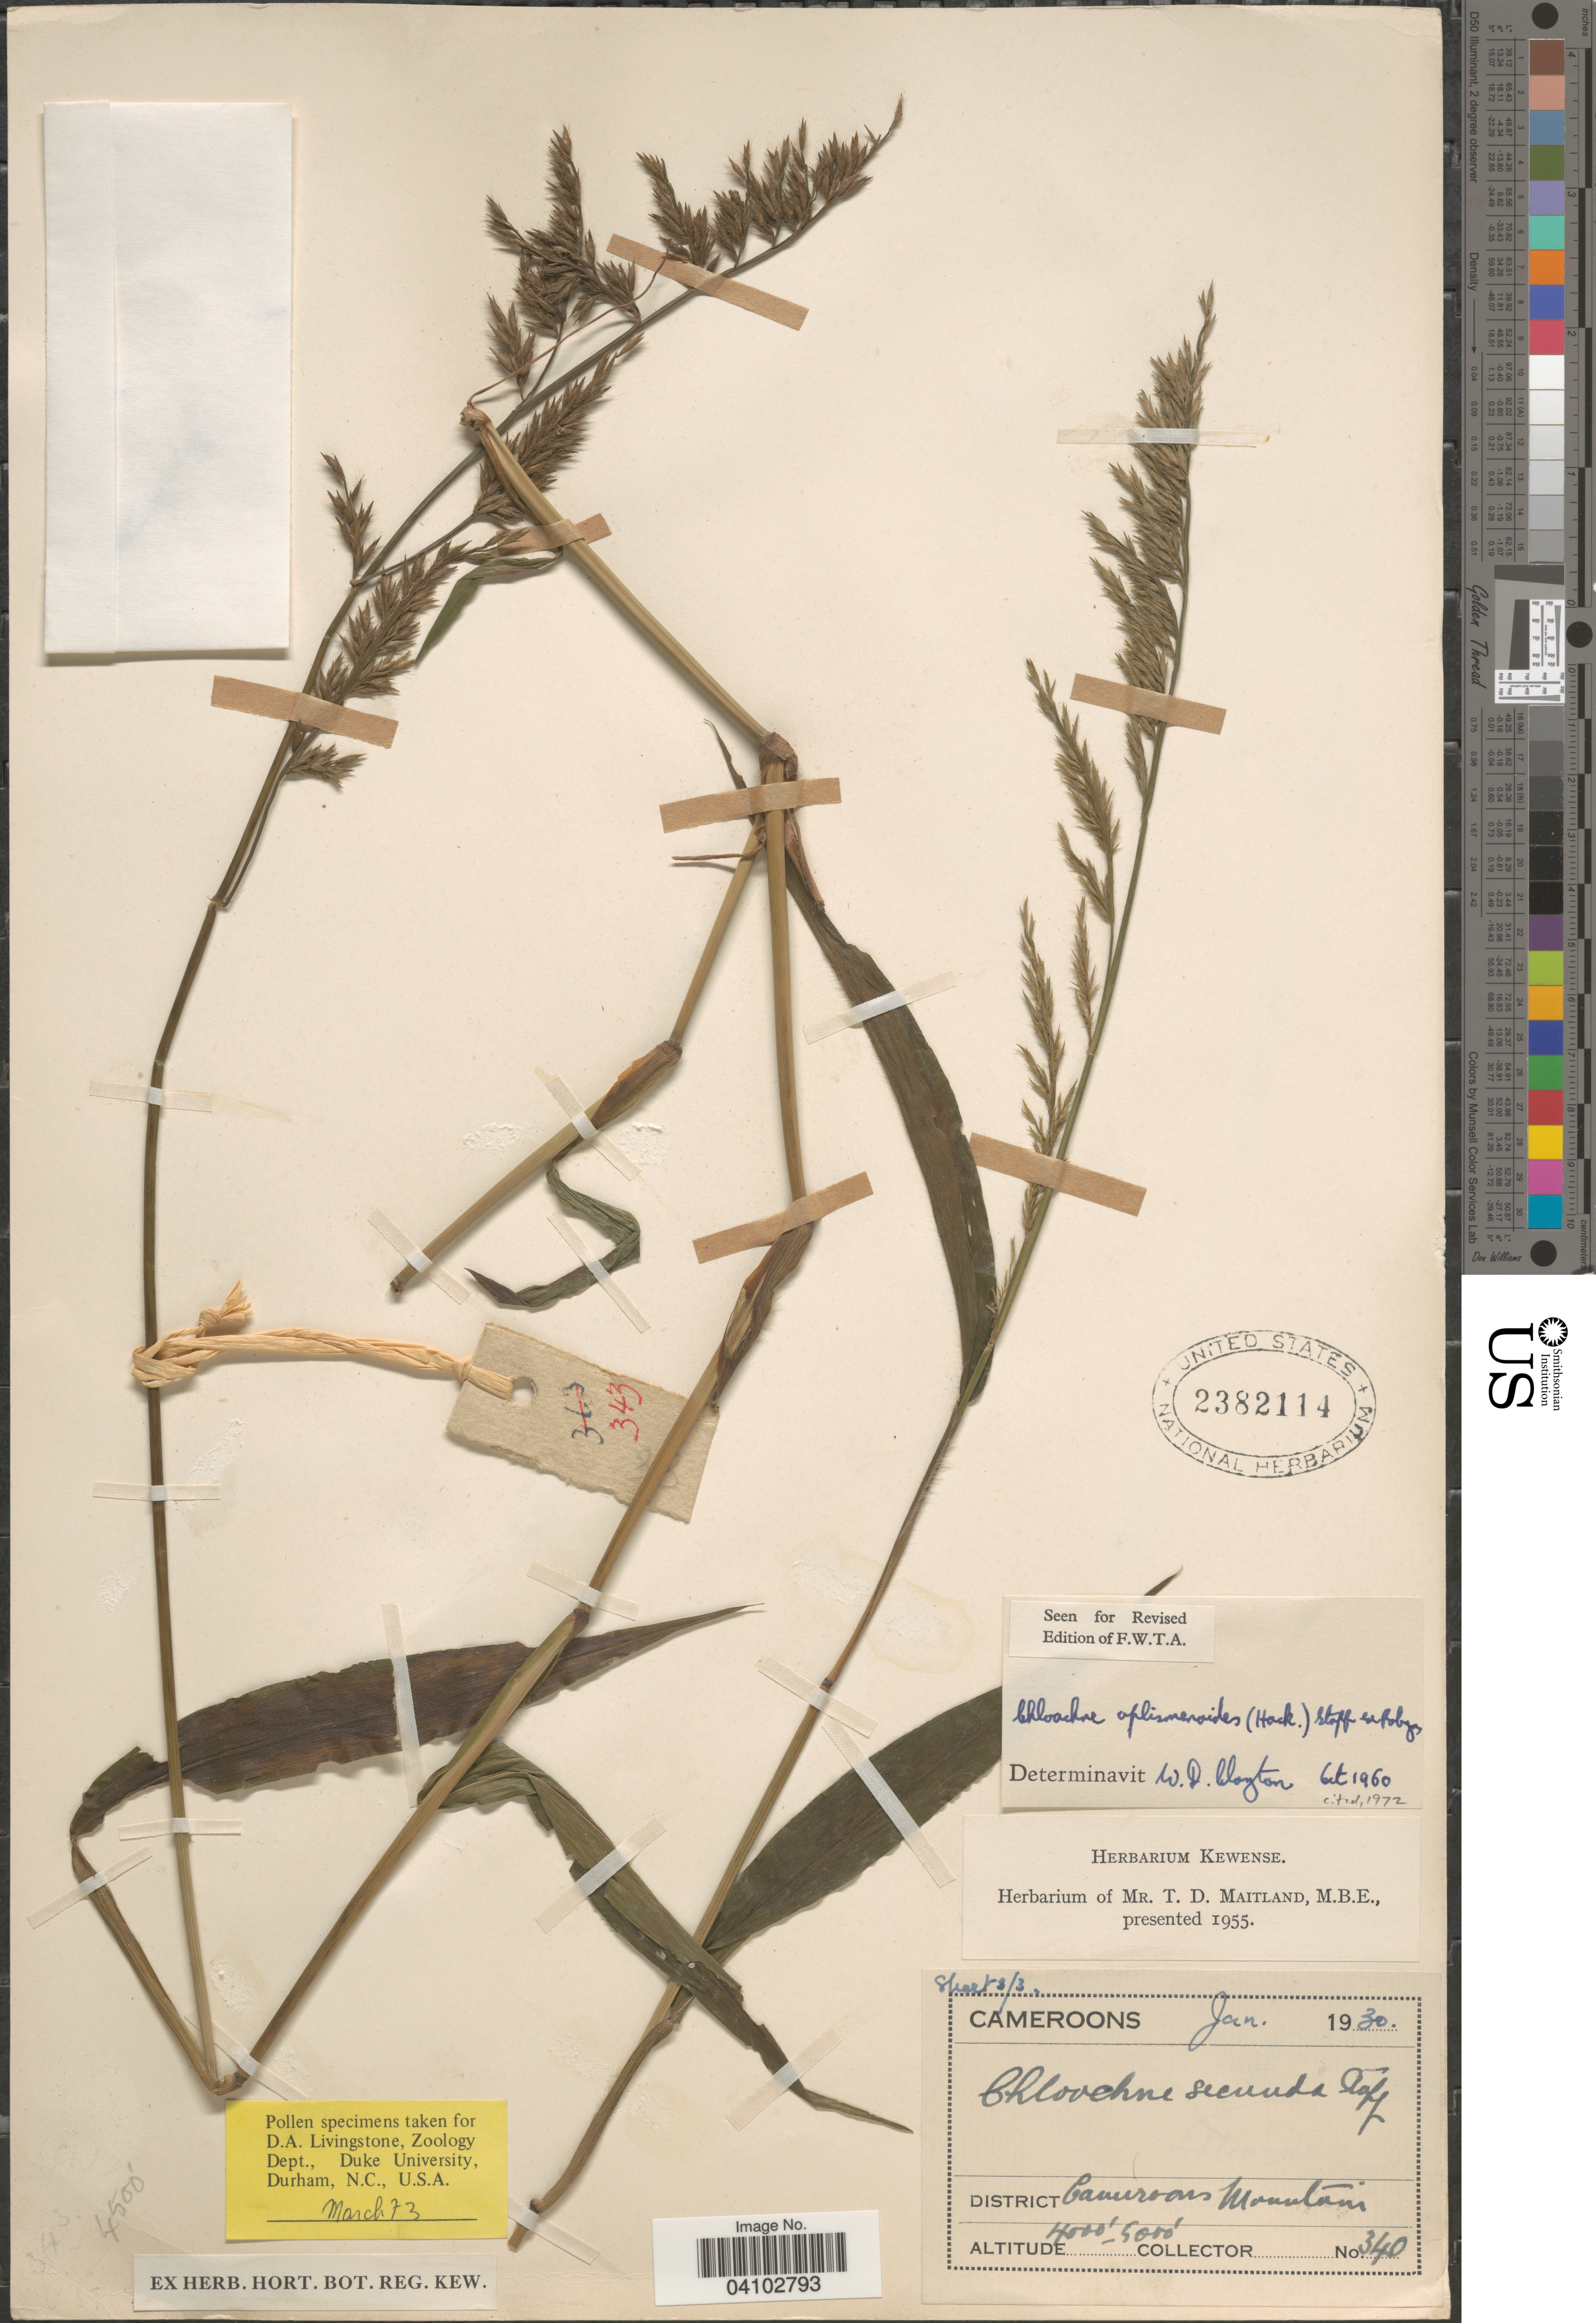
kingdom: Plantae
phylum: Tracheophyta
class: Liliopsida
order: Poales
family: Poaceae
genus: Poecilostachys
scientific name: Poecilostachys oplismenoides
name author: (Hack.) Clayton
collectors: T. Maitland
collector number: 340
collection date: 1930-01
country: Cameroon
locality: Cameroon Mountain.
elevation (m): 1219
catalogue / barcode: US 2382114